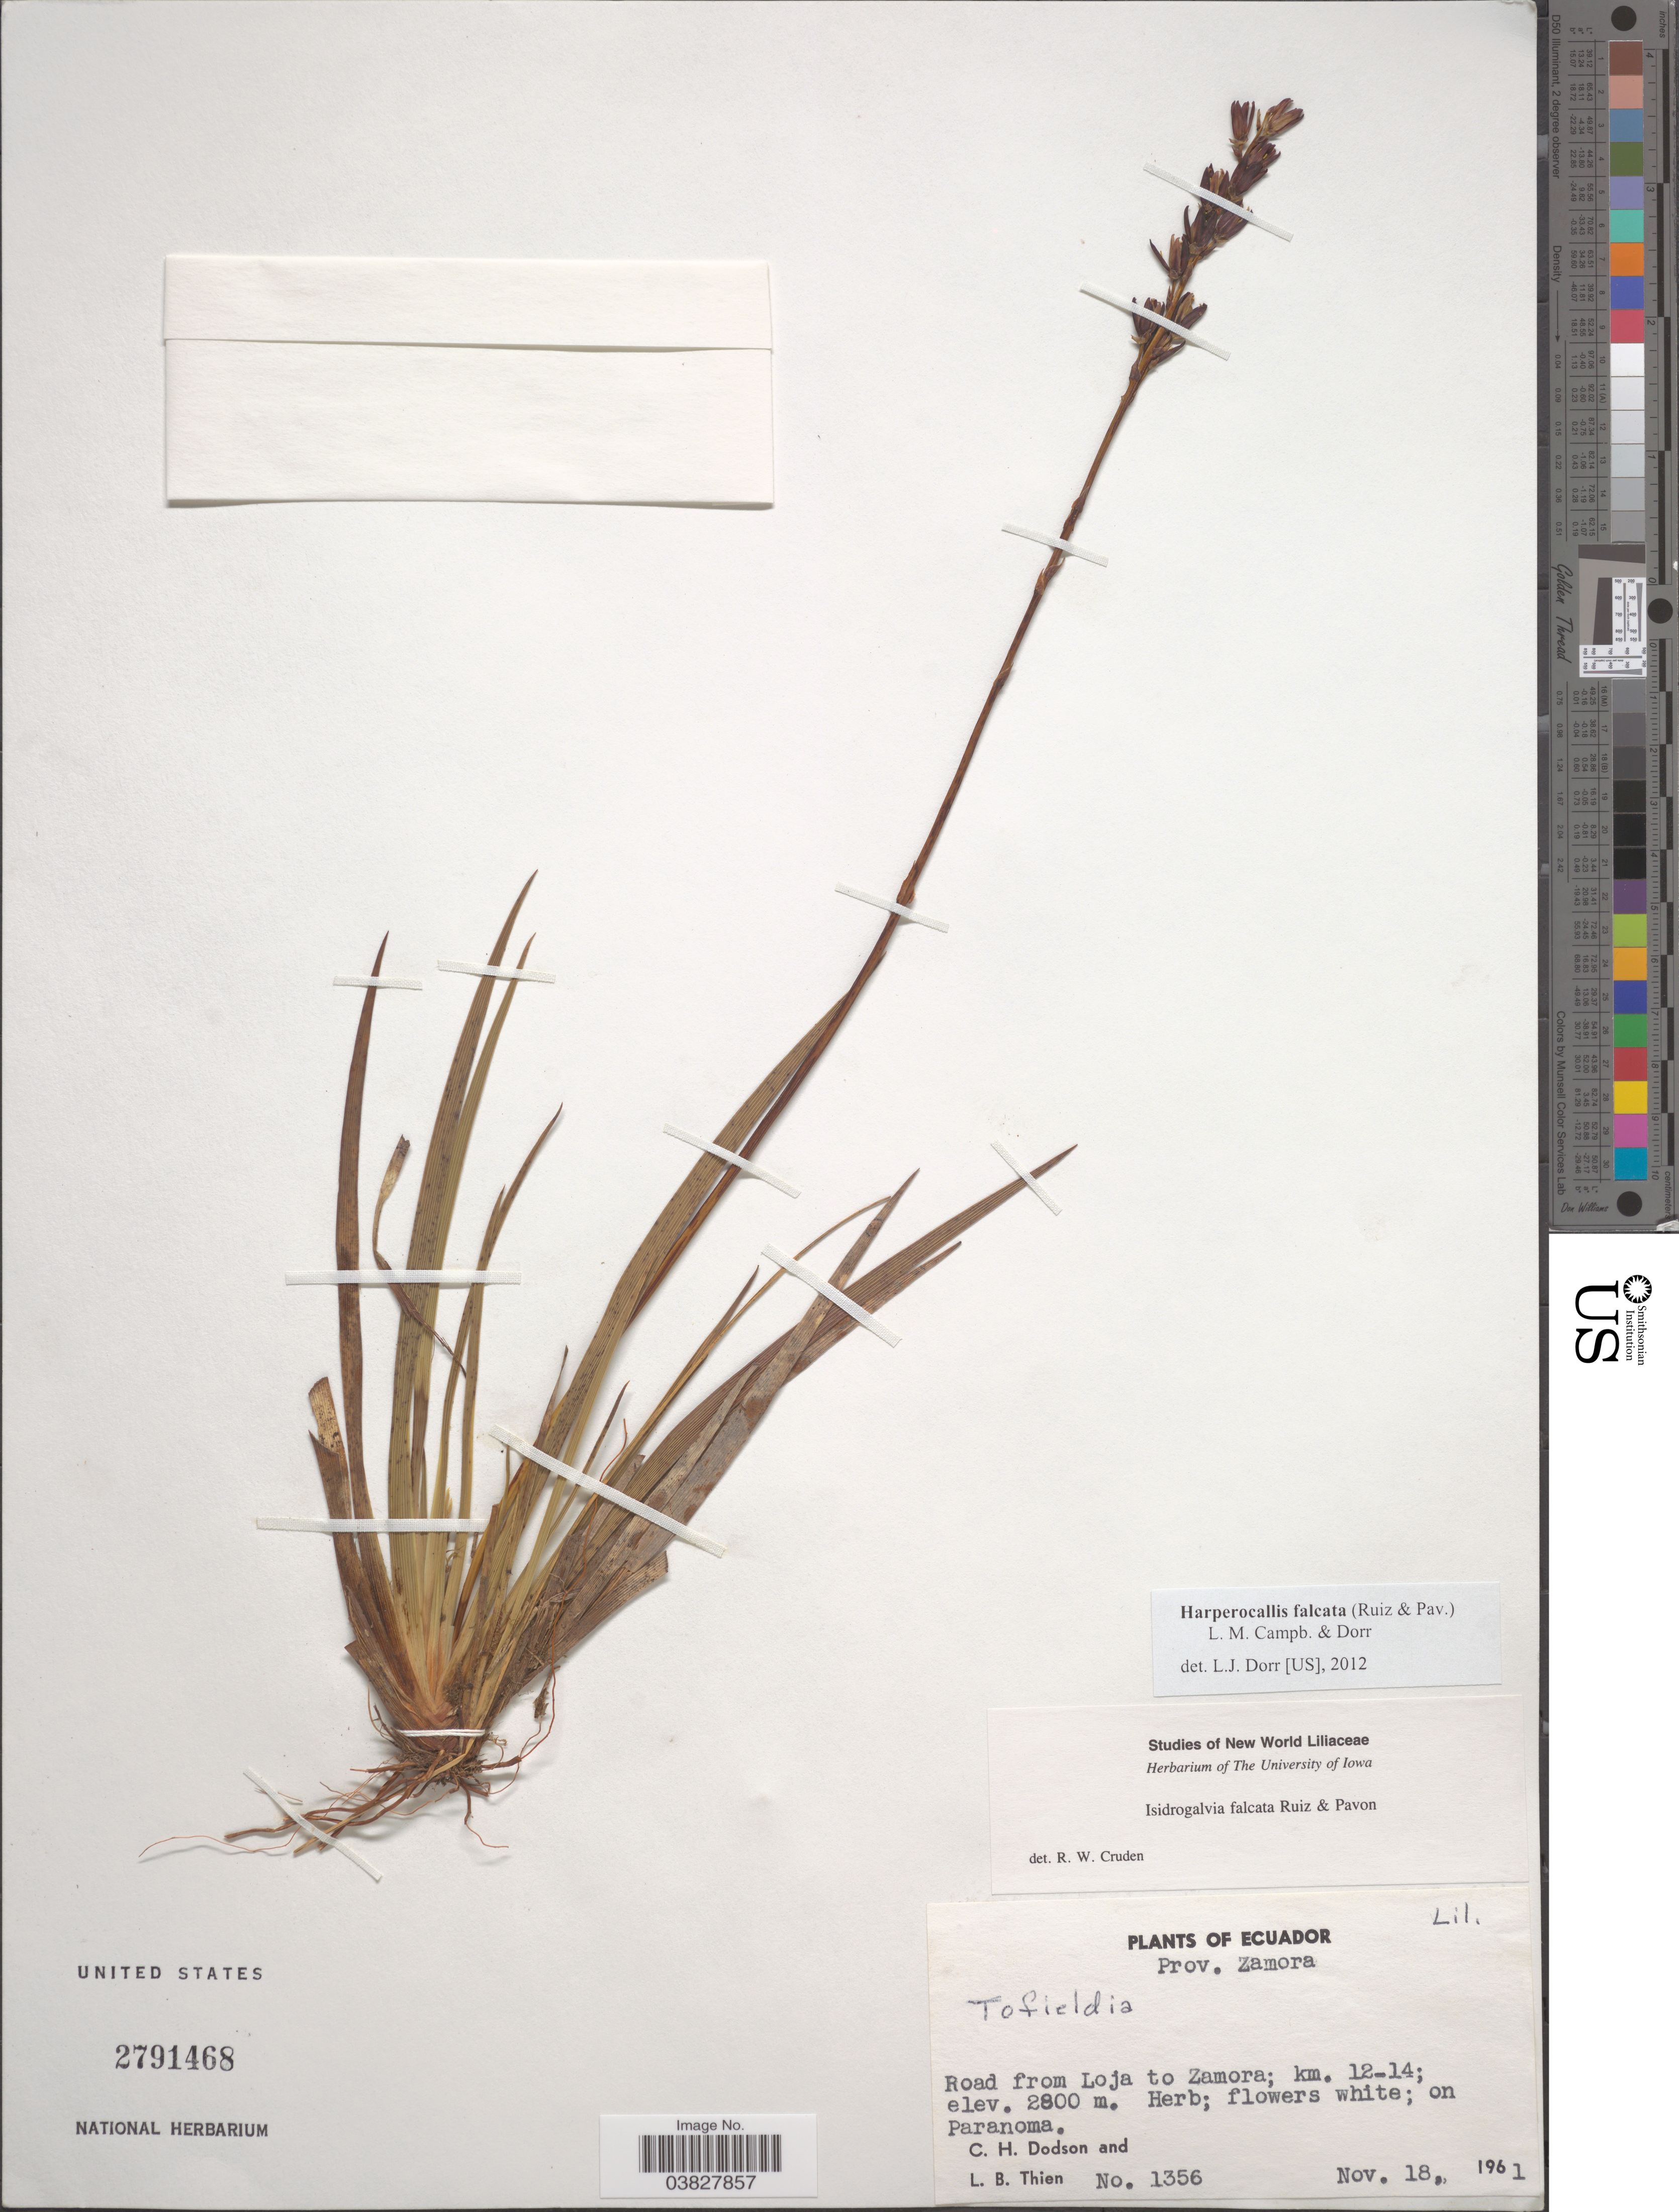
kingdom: Plantae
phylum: Tracheophyta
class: Liliopsida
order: Alismatales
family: Tofieldiaceae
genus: Harperocallis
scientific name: Harperocallis falcata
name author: (Ruiz & Pav.) L.M. Campb. & Dorr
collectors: C. H. Dodson & L. Thien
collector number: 1356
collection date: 1961-11-18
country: Ecuador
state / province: Zamora-Chinchipe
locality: Prov. Zamora. Road from Loja to Zamora; km. 12-14. On Paranoma.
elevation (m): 2800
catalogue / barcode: US 2791468